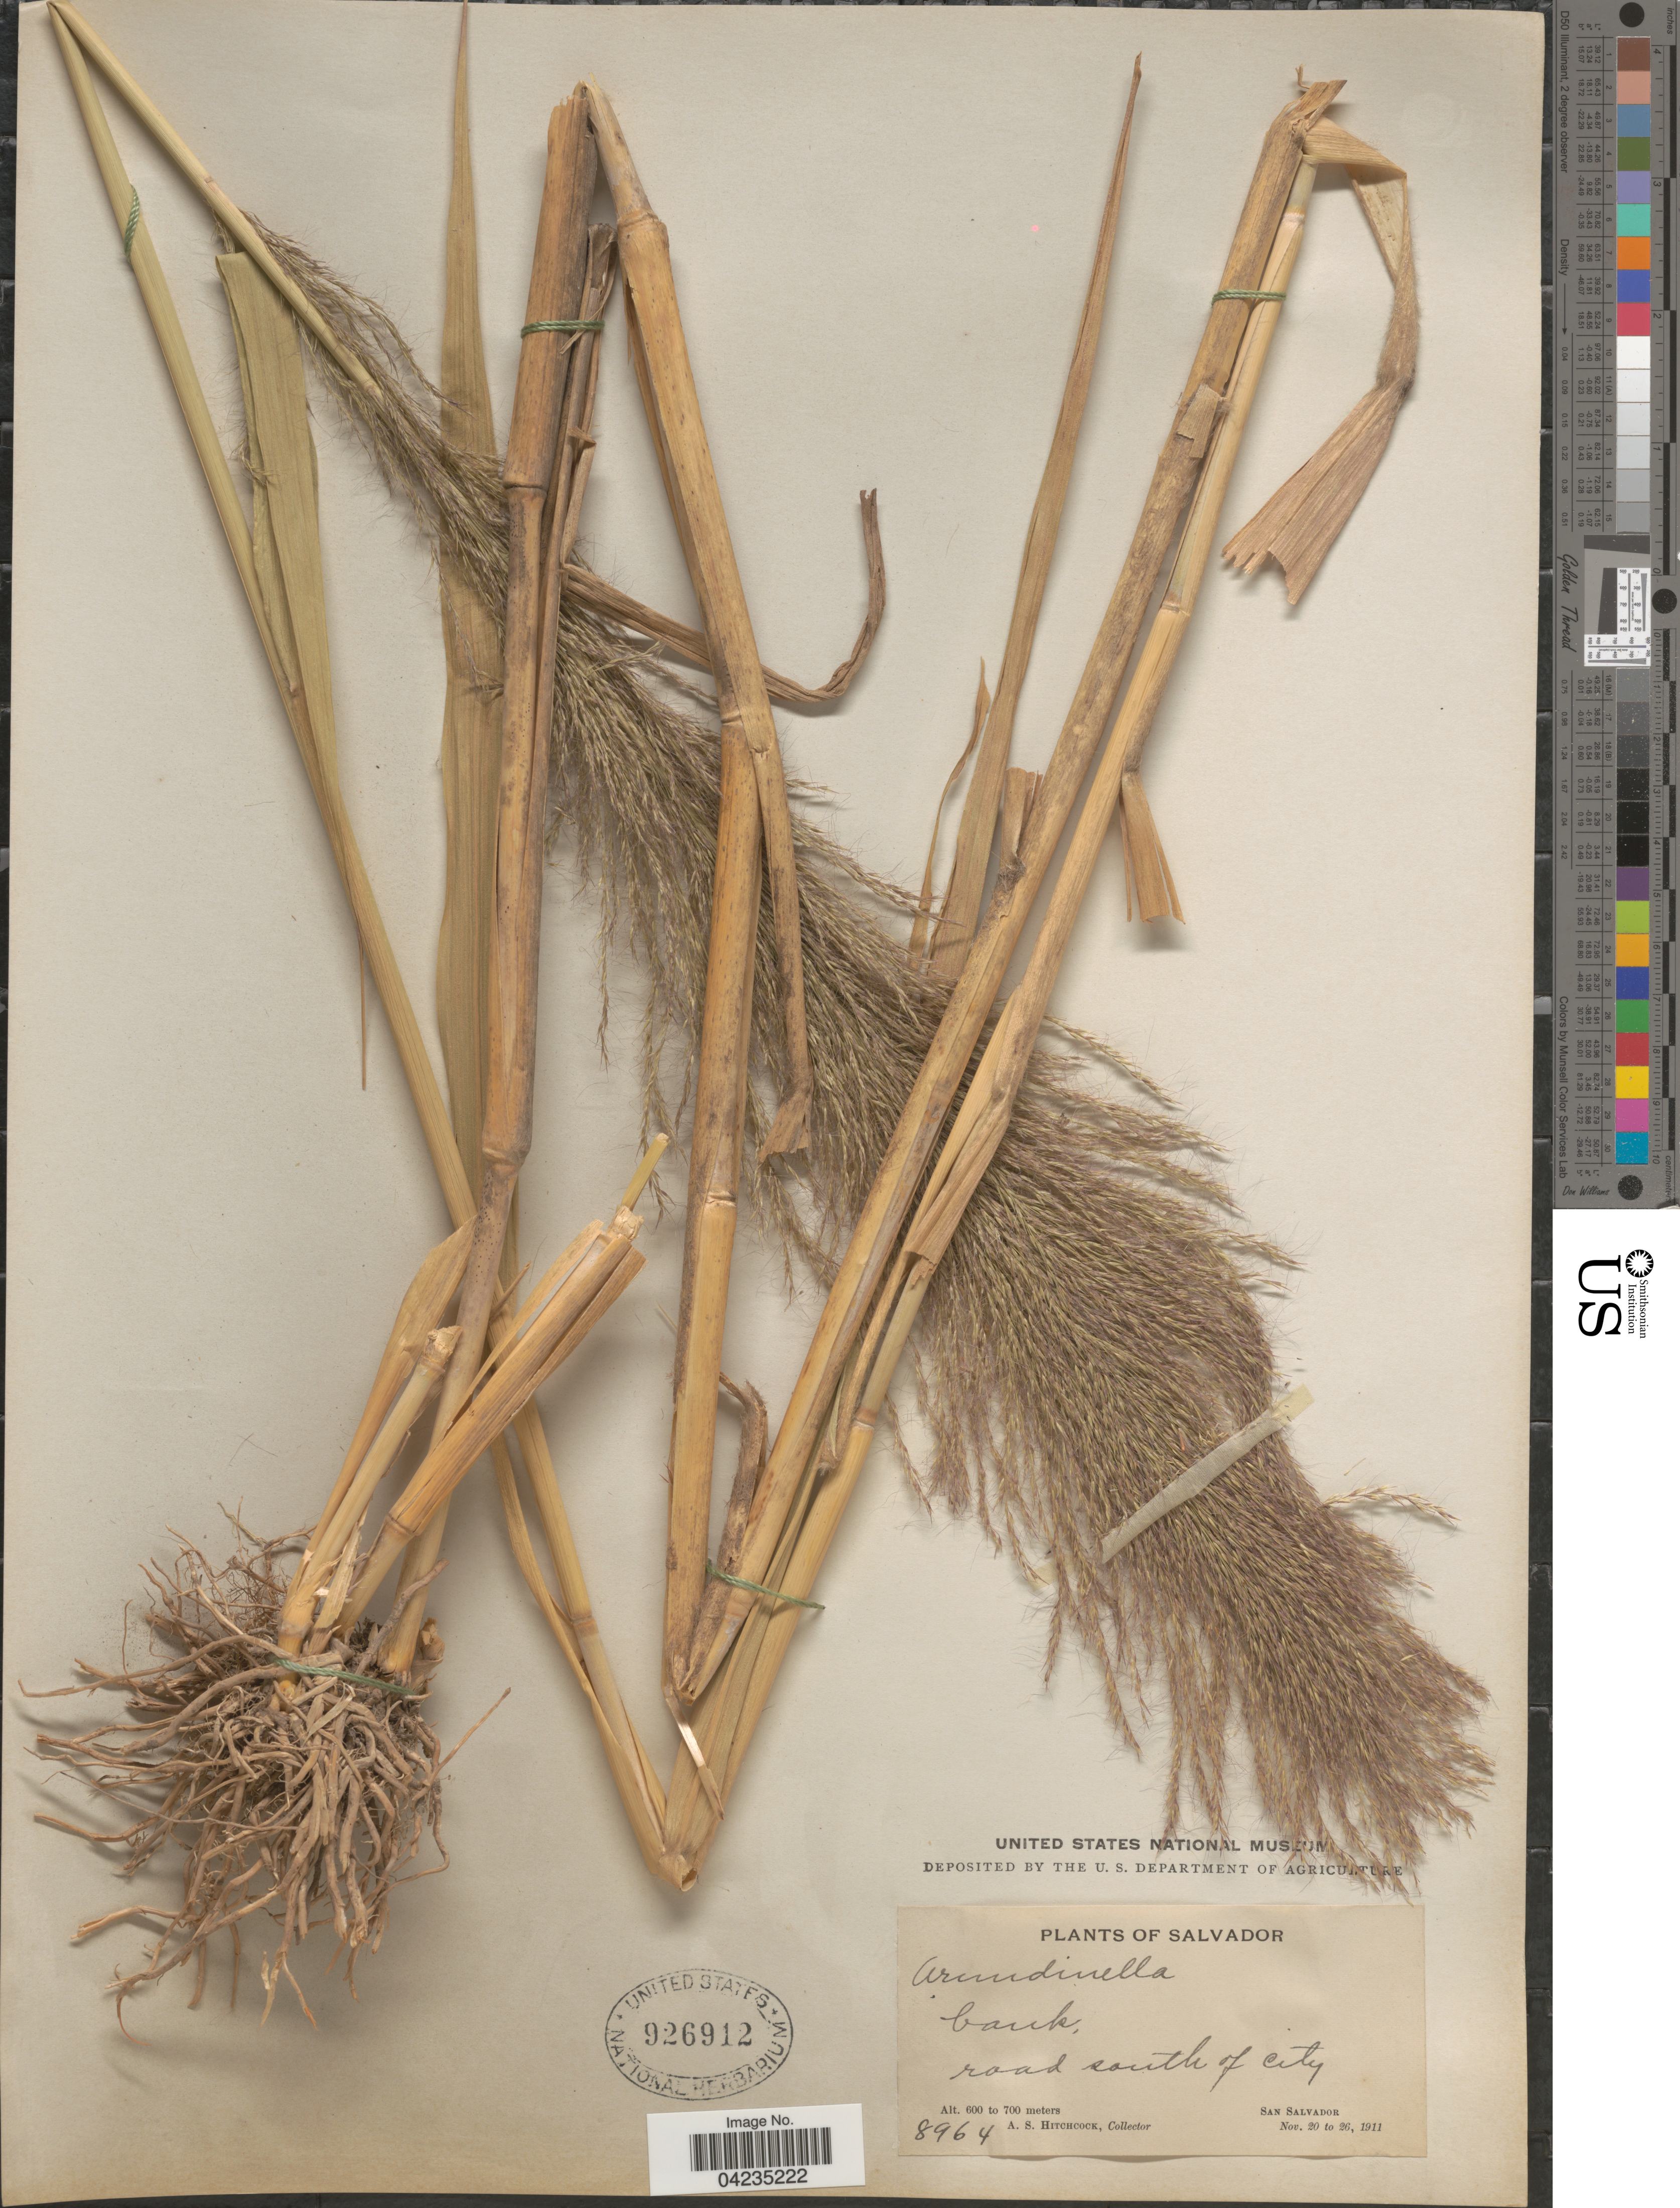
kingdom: Plantae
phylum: Tracheophyta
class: Liliopsida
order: Poales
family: Poaceae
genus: Arundinella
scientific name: Arundinella deppeana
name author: Nees ex Steud.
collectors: A. S. Hitchcock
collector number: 8964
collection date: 1911-11-20/1911-11-26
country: El Salvador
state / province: San Salvador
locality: Road south of city. San Salvador.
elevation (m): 600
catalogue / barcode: US 926912